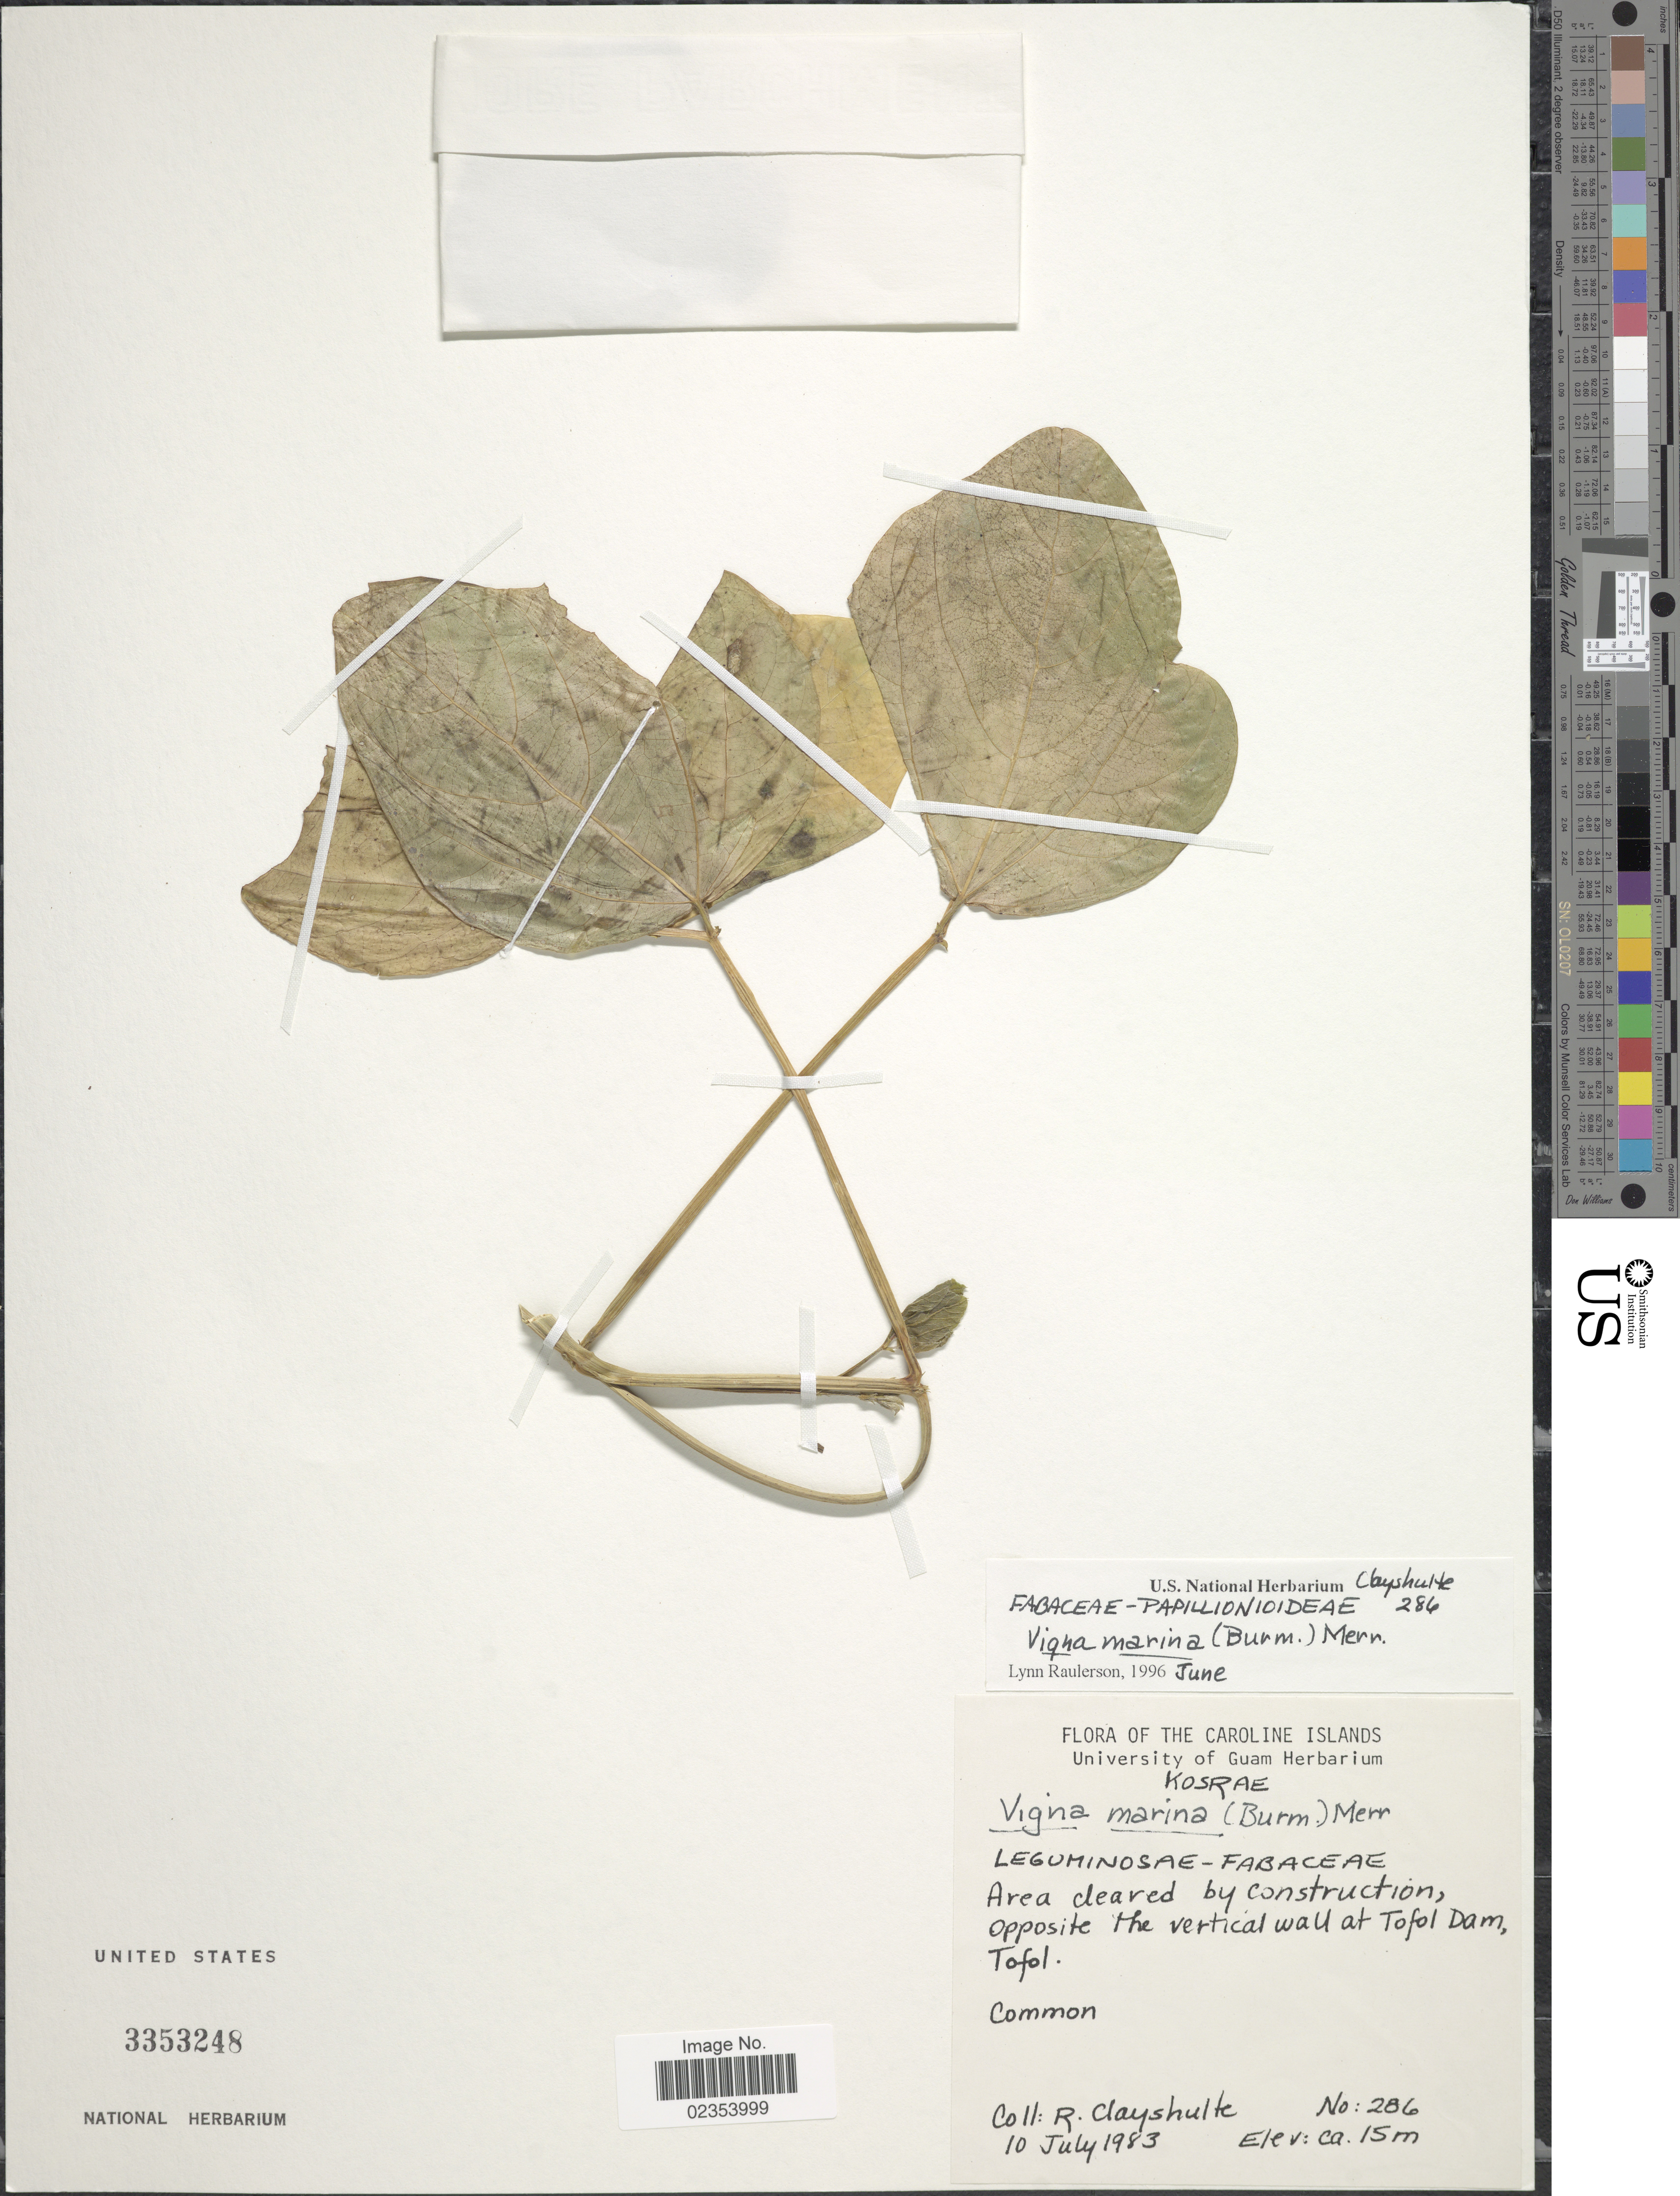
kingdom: Plantae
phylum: Tracheophyta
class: Magnoliopsida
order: Fabales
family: Fabaceae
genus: Vigna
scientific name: Vigna marina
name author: (Burm.) Merr.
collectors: R. Clayshulte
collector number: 286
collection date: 1983-07-10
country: Micronesia, Federated States of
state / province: Kosrae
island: Kosrae [Kusaie]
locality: Caroline Islands. Area cleared by construction, opposite the vertical wall at Tofol Dam, Tofol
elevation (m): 15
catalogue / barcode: US 3353248